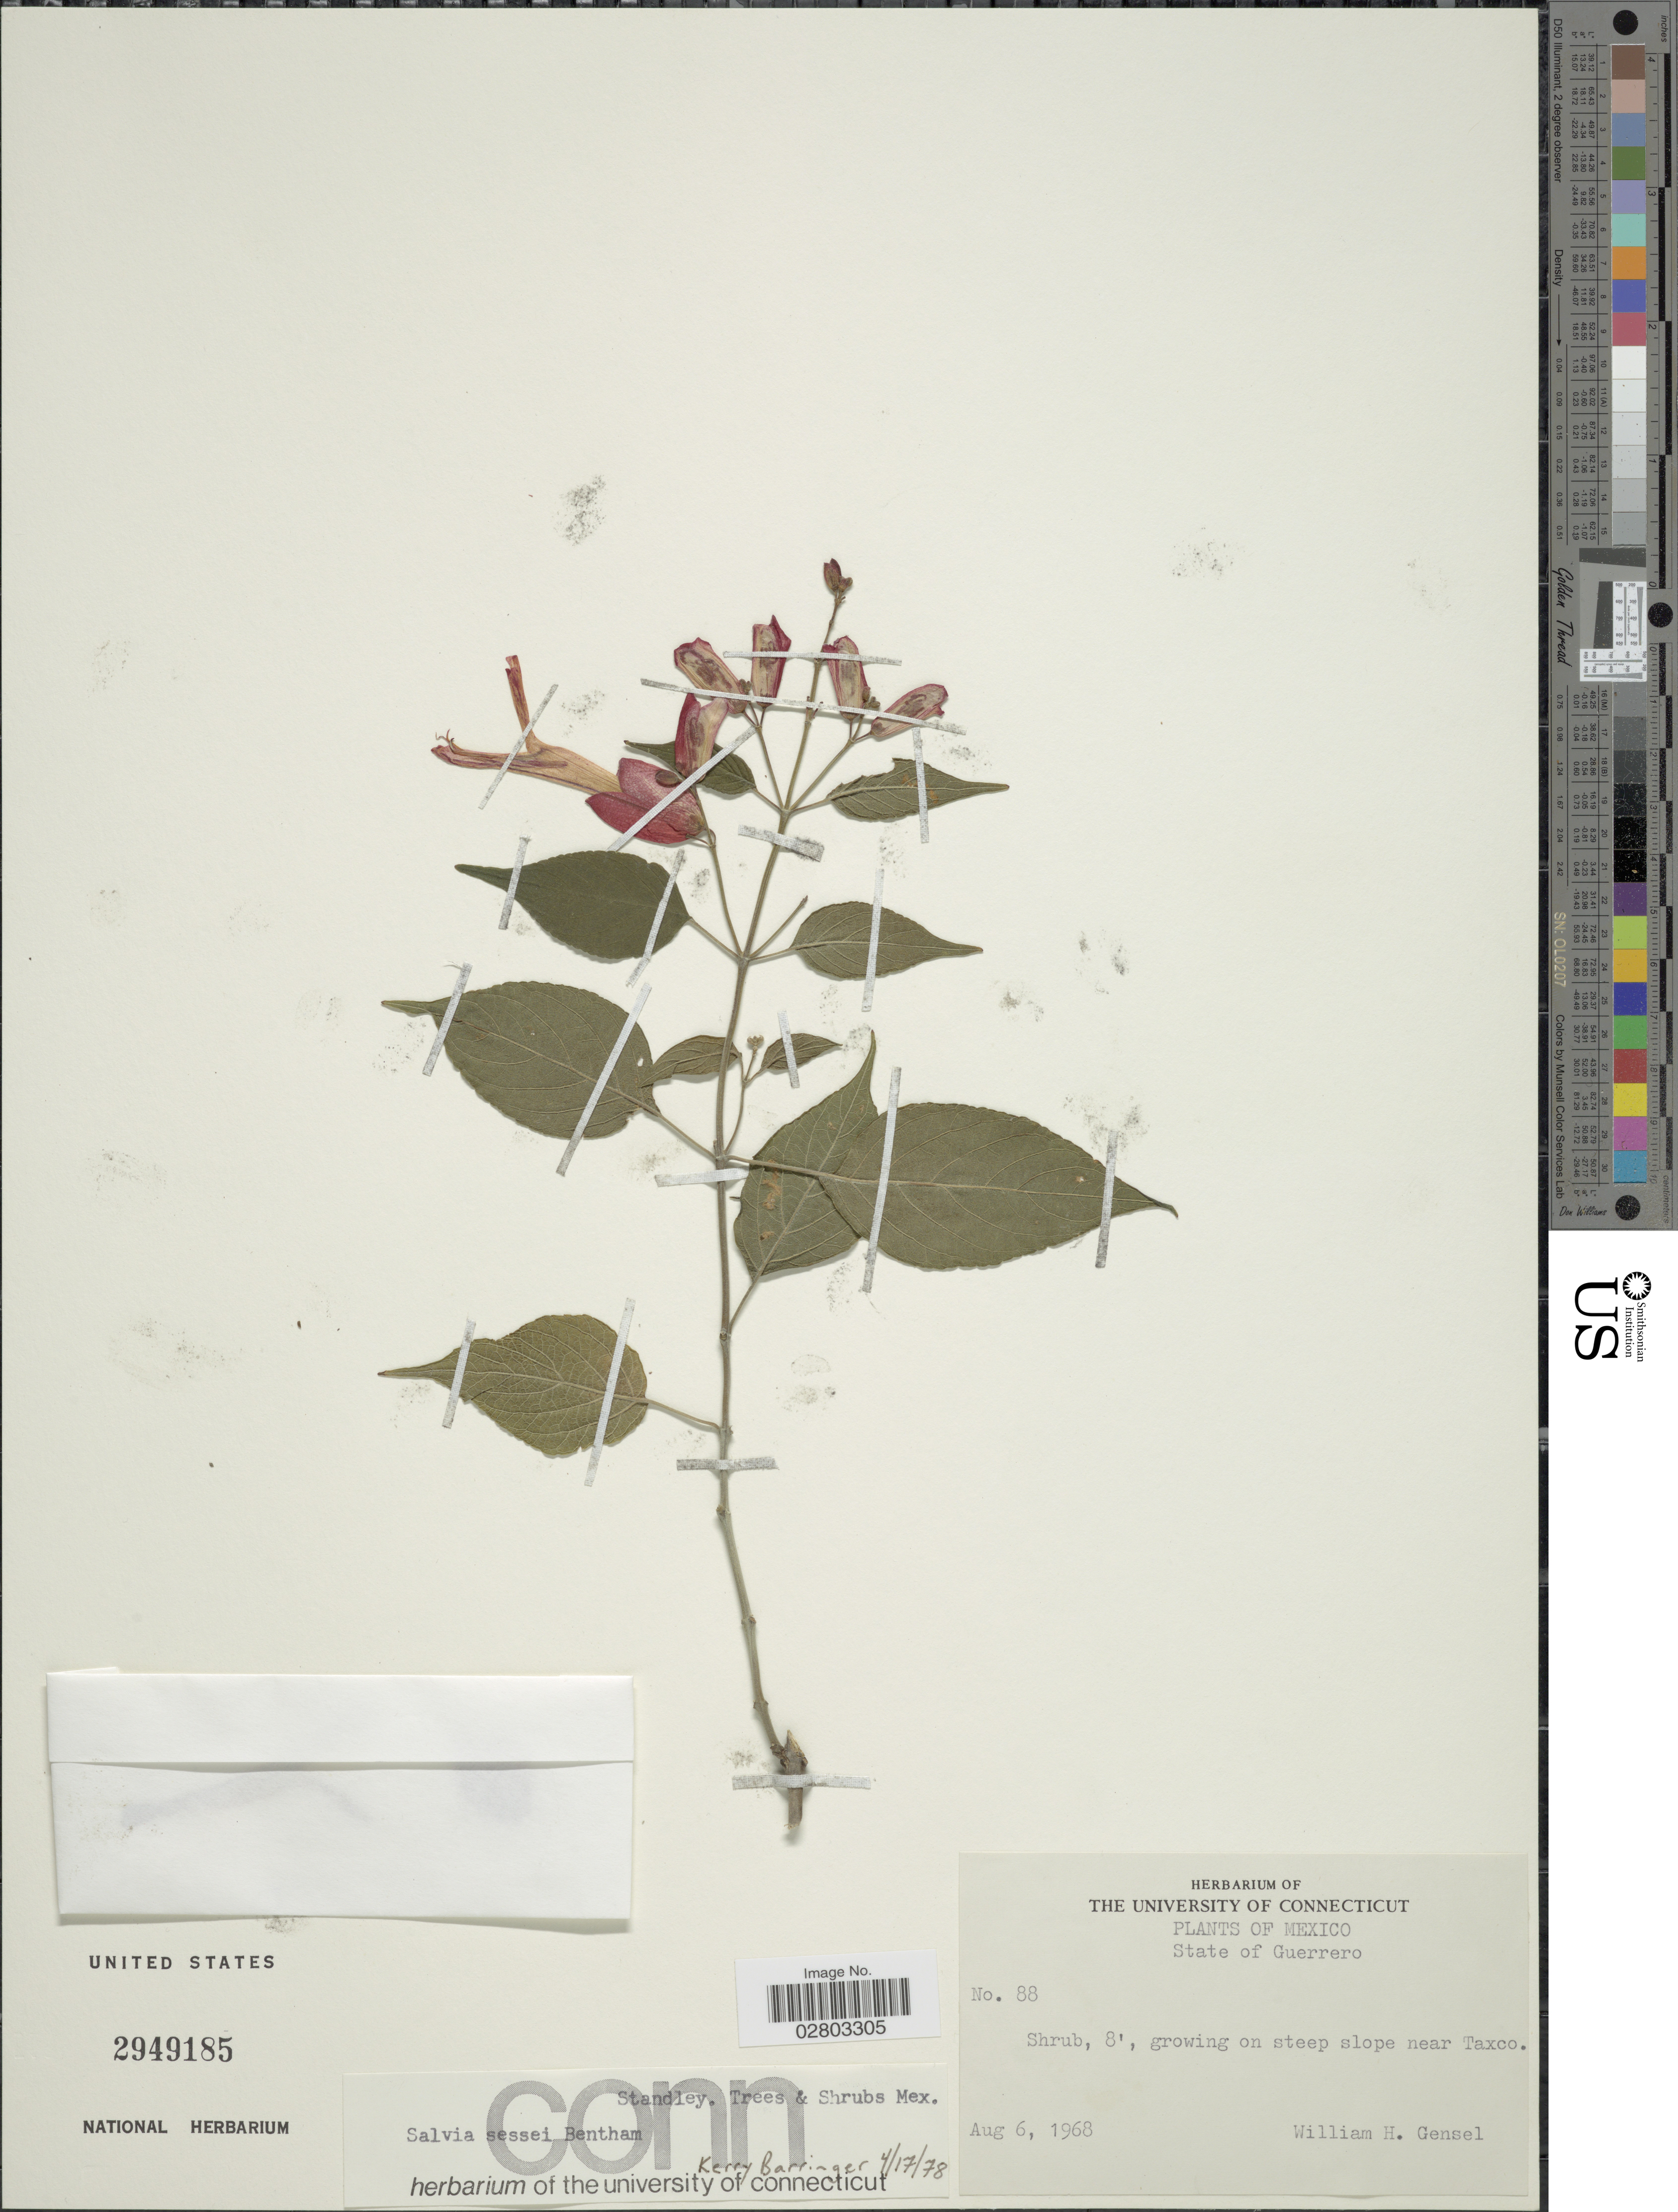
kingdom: Plantae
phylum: Tracheophyta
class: Magnoliopsida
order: Lamiales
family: Lamiaceae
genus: Salvia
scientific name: Salvia sessei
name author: Benth.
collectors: W. Gensel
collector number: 88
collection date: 1968-08-06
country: Mexico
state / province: Guerrero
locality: Growing on steep slope near Taxco.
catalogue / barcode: US 2949185